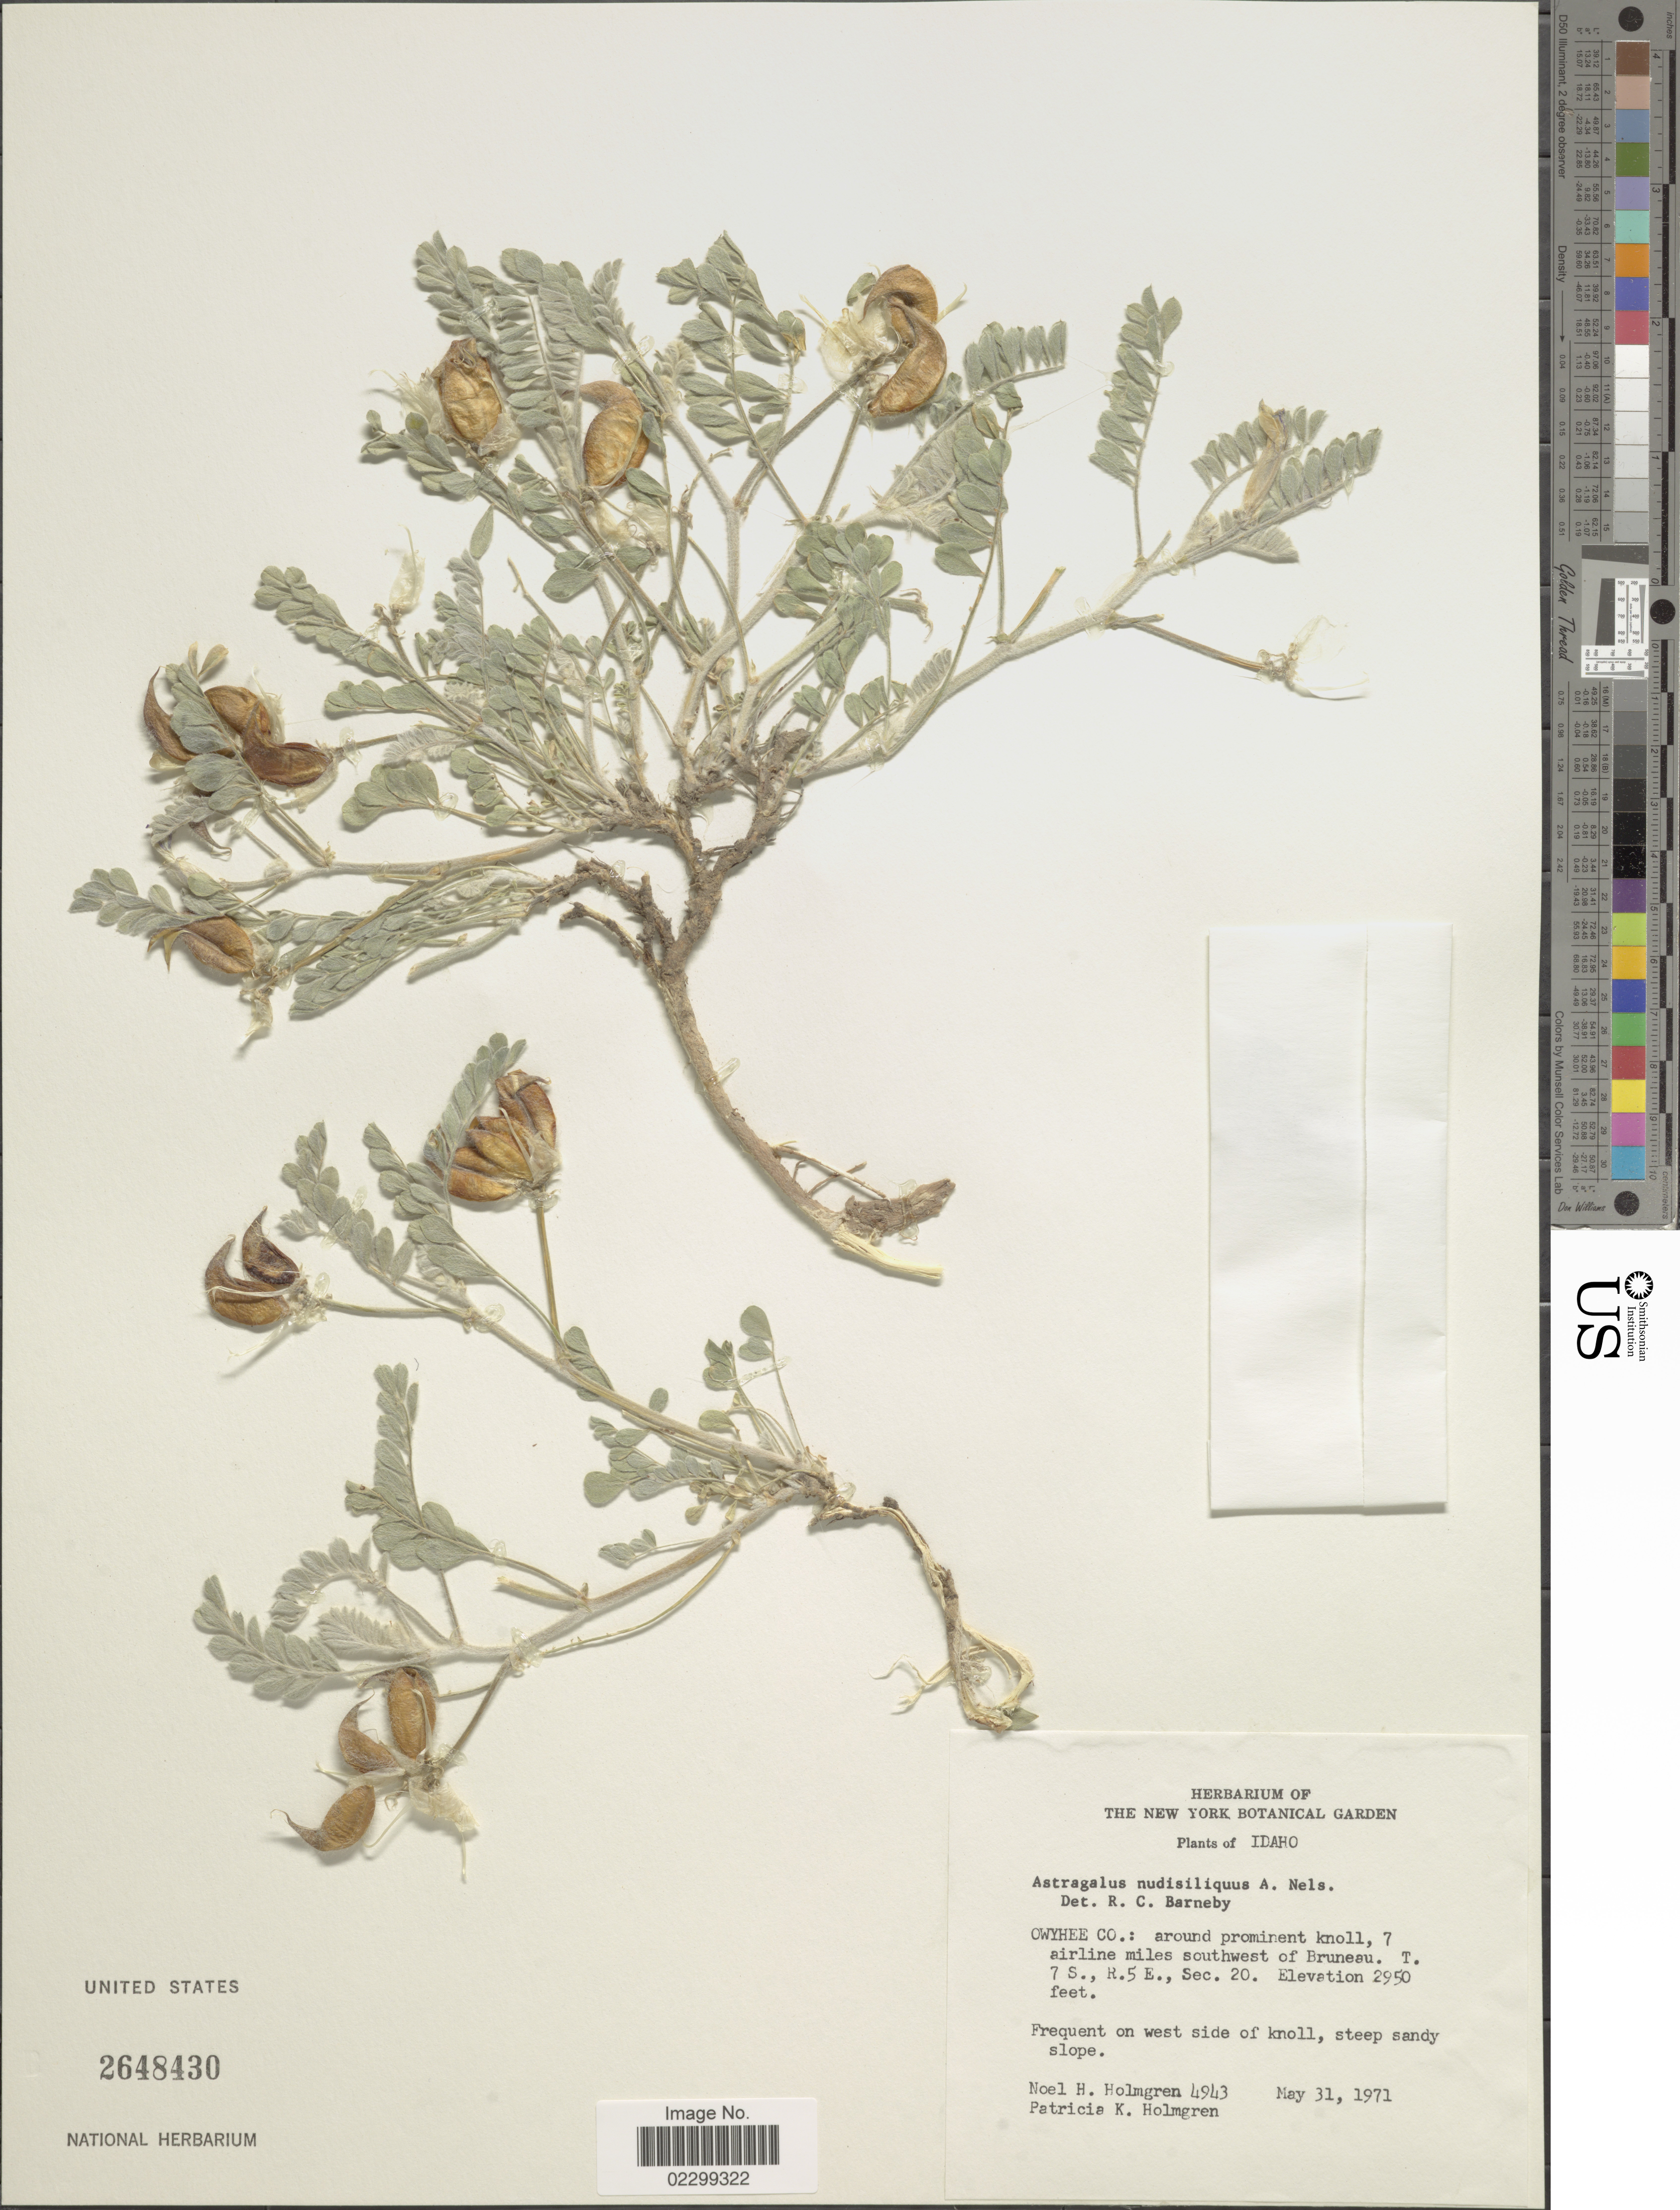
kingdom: Plantae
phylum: Tracheophyta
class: Magnoliopsida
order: Fabales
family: Fabaceae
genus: Astragalus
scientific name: Astragalus nudisiliquus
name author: A. Nelson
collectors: N. H. Holmgren & P. K. Holmgren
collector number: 4943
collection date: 1971-05-31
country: United States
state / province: Idaho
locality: Owyhee Co.: around prominent knoll, 7 airline miles southwest of Bruneau. T7S R5E, Sec.20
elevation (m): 899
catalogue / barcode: US 2648430